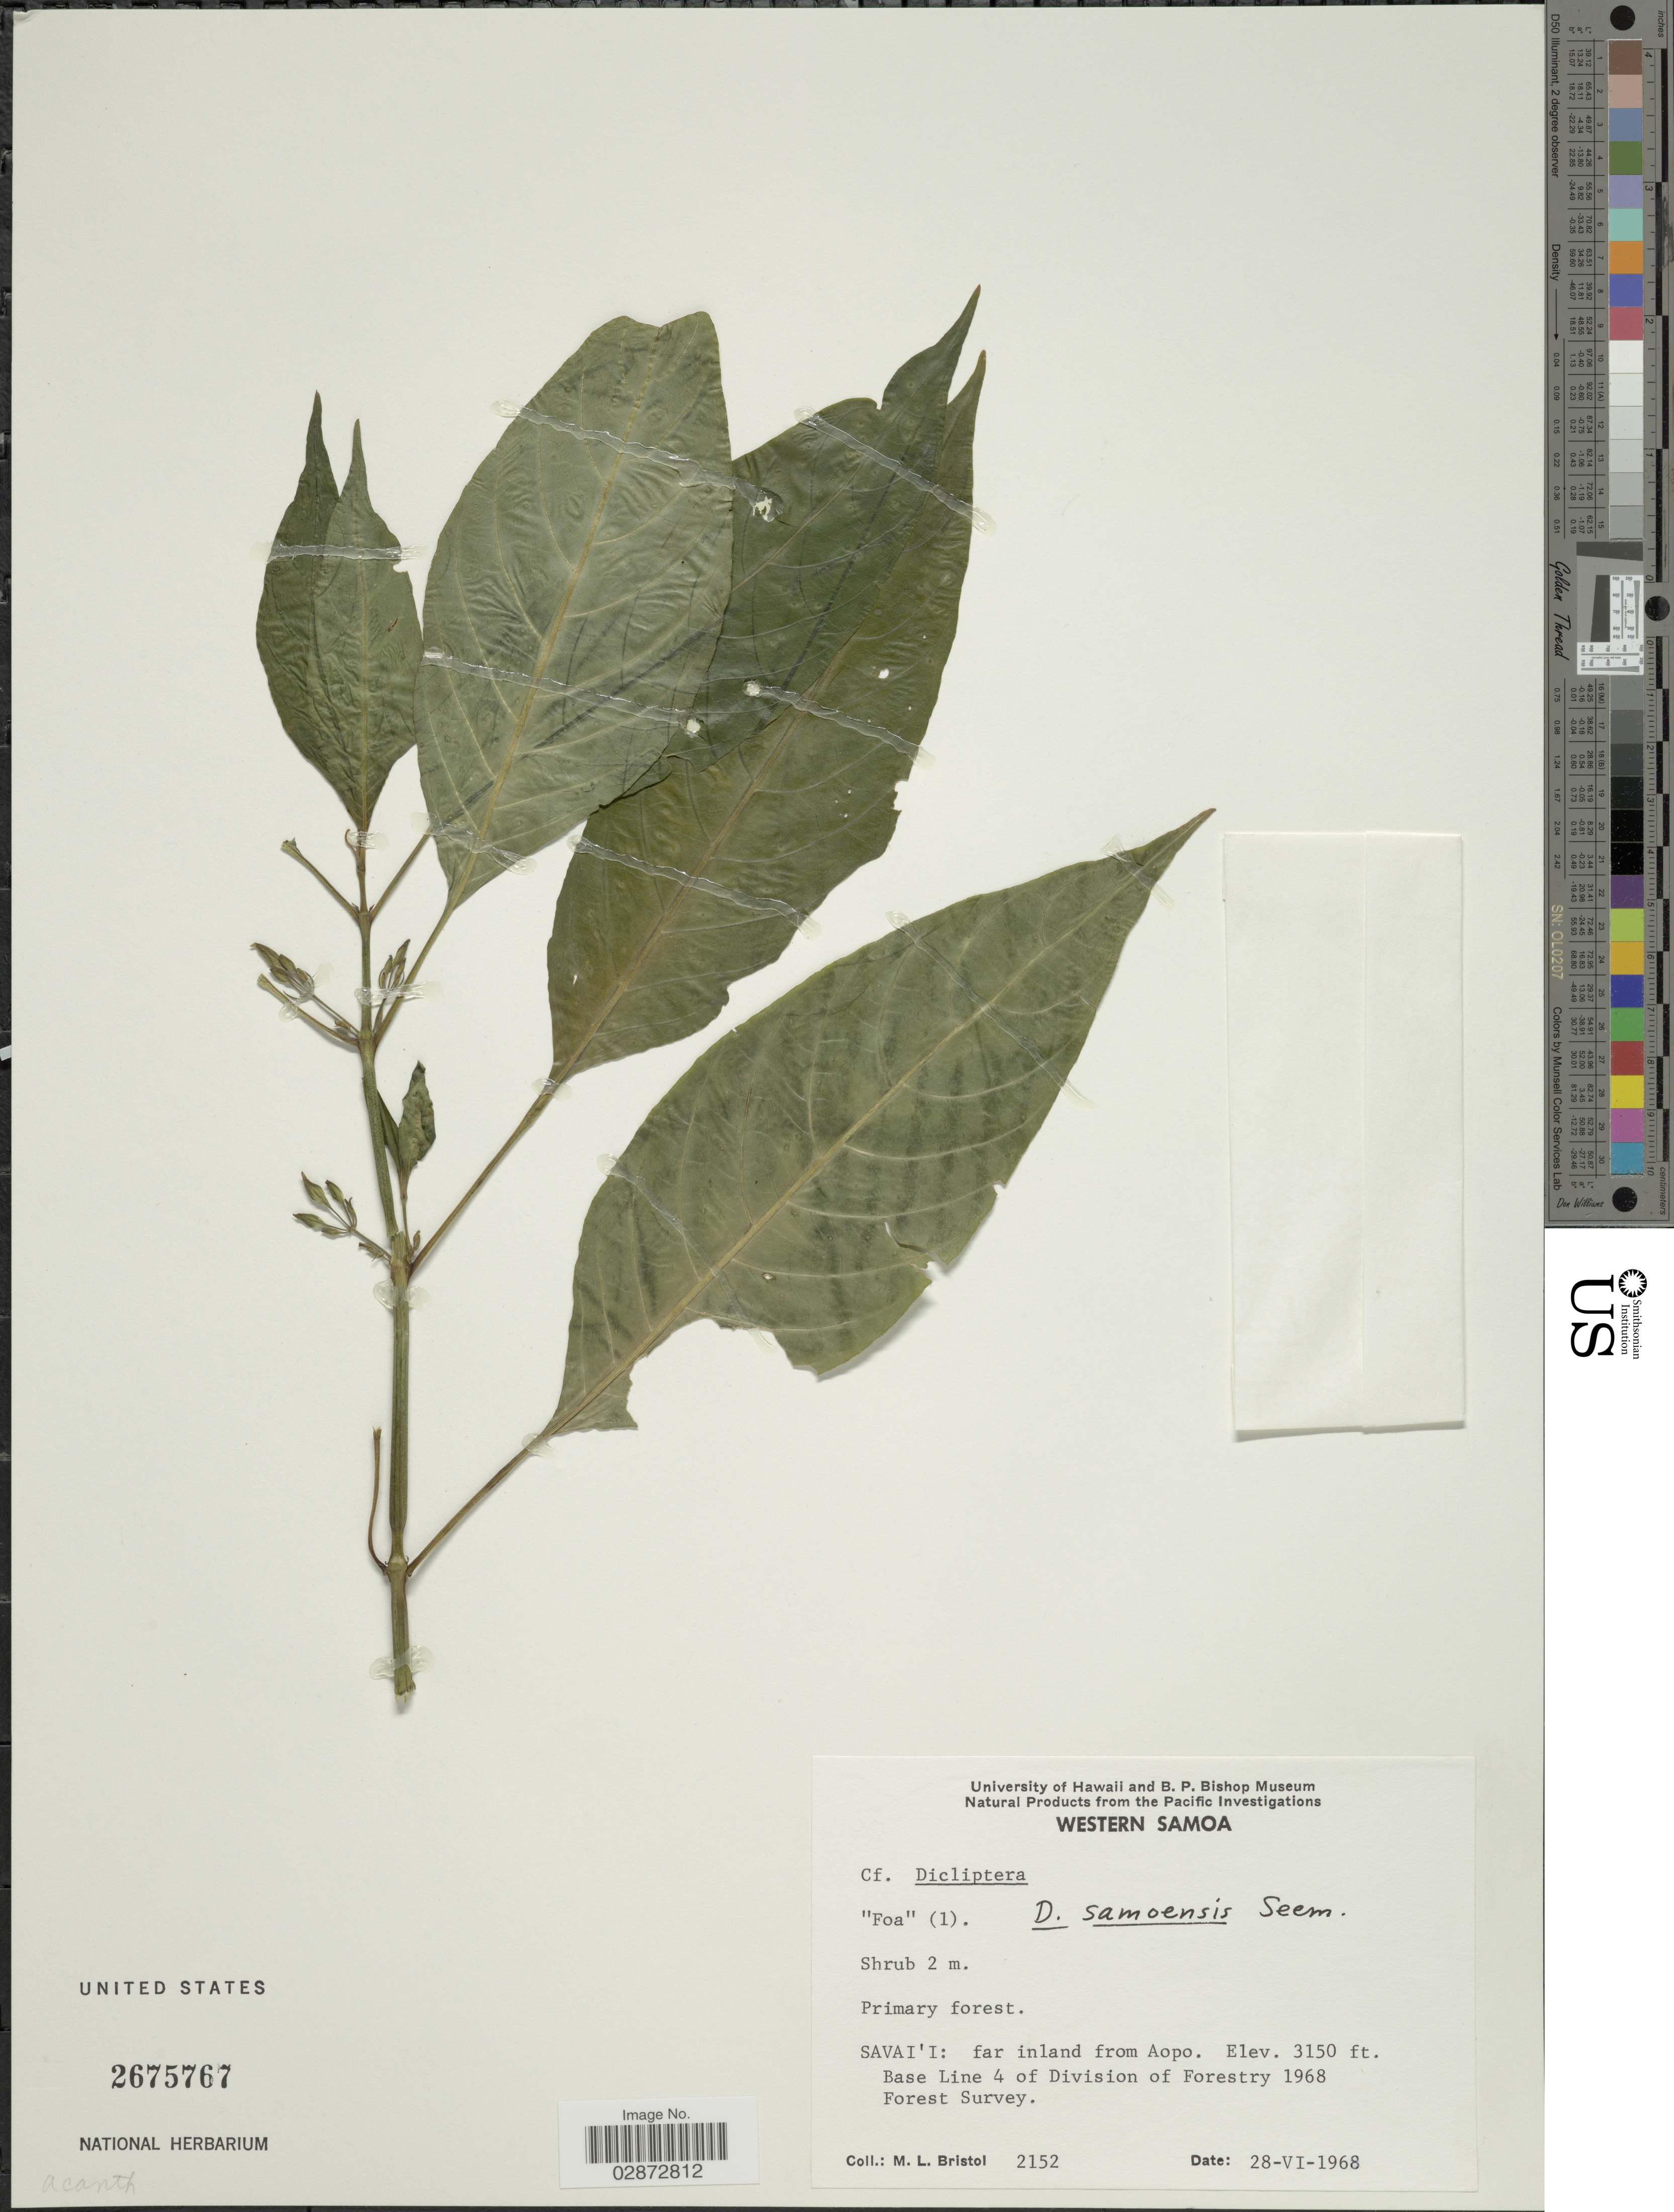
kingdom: Plantae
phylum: Tracheophyta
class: Magnoliopsida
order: Lamiales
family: Acanthaceae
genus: Dicliptera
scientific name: Dicliptera samoensis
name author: Seem.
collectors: M. L. Bristol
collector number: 2152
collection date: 1968-06-28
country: Samoa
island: Savai'i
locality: Savai'i: far inland from Aopo.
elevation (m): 960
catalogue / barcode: US 2675767